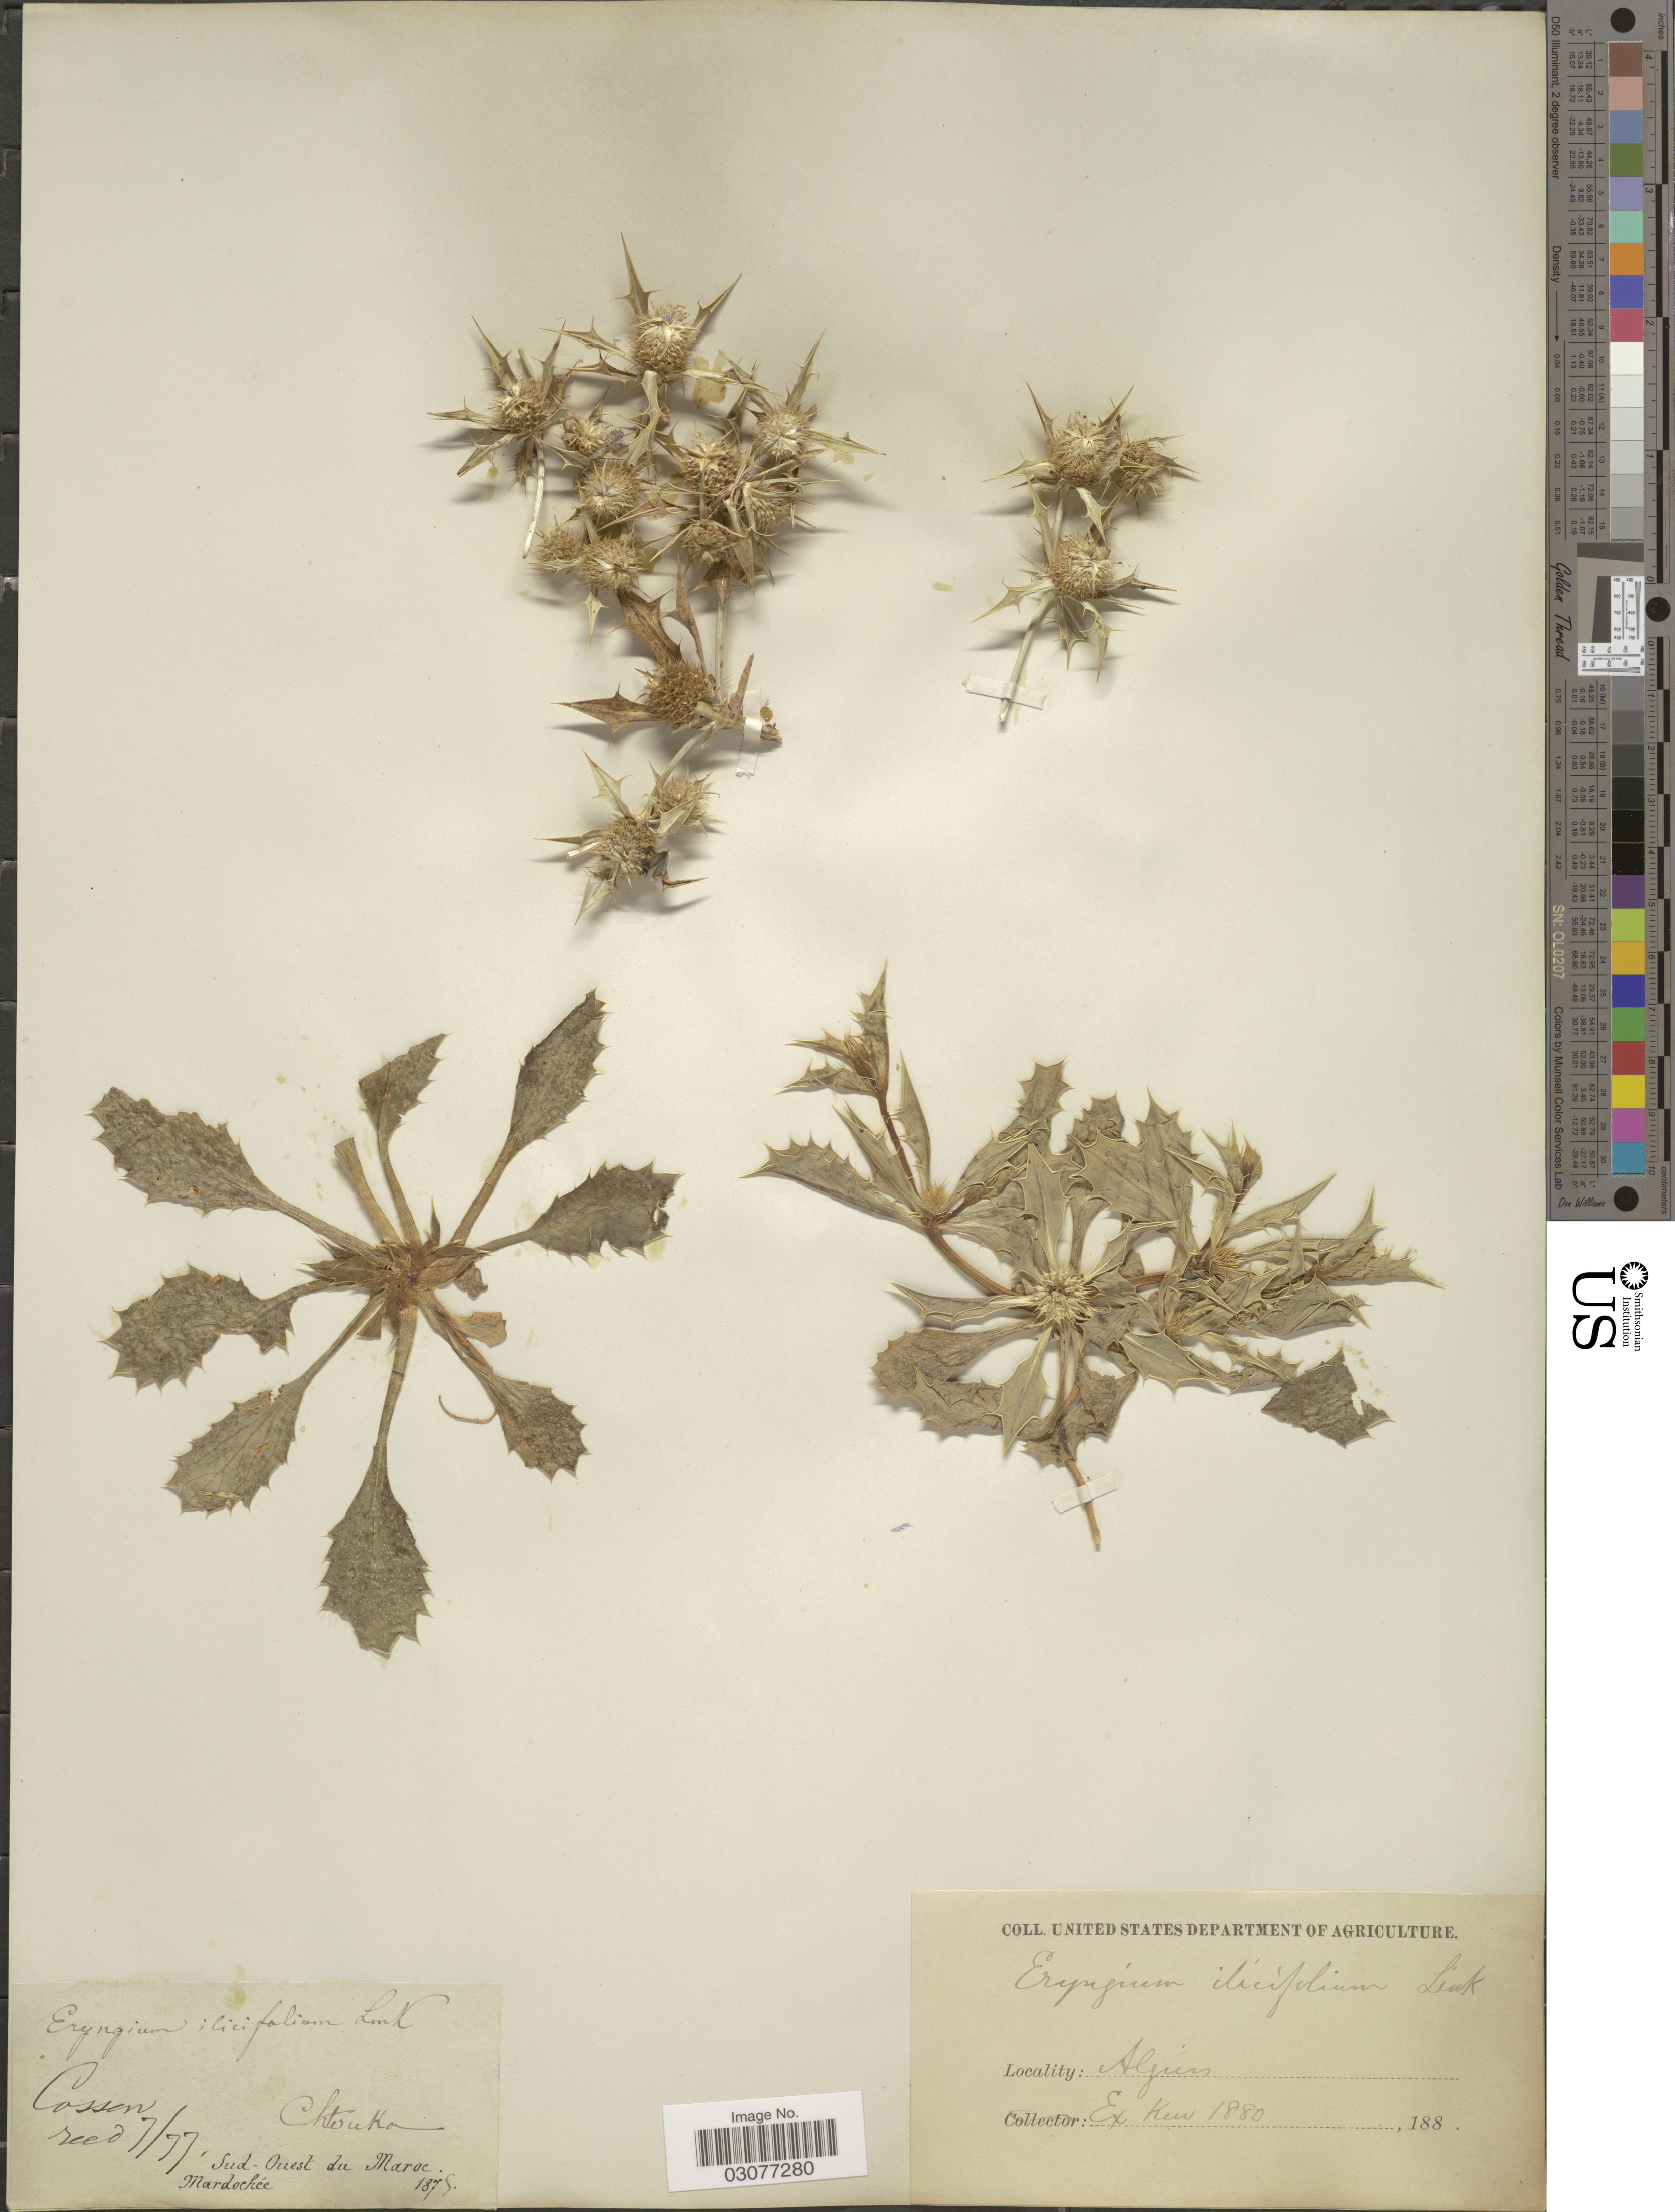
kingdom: Plantae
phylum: Tracheophyta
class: Magnoliopsida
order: Apiales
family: Apiaceae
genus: Eryngium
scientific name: Eryngium ilicifolium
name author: Lam.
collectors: -. Cosson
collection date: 1875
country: Morocco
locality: Chotuka, Sud-Ouest du Maroc. Mardochée, Aljiers.